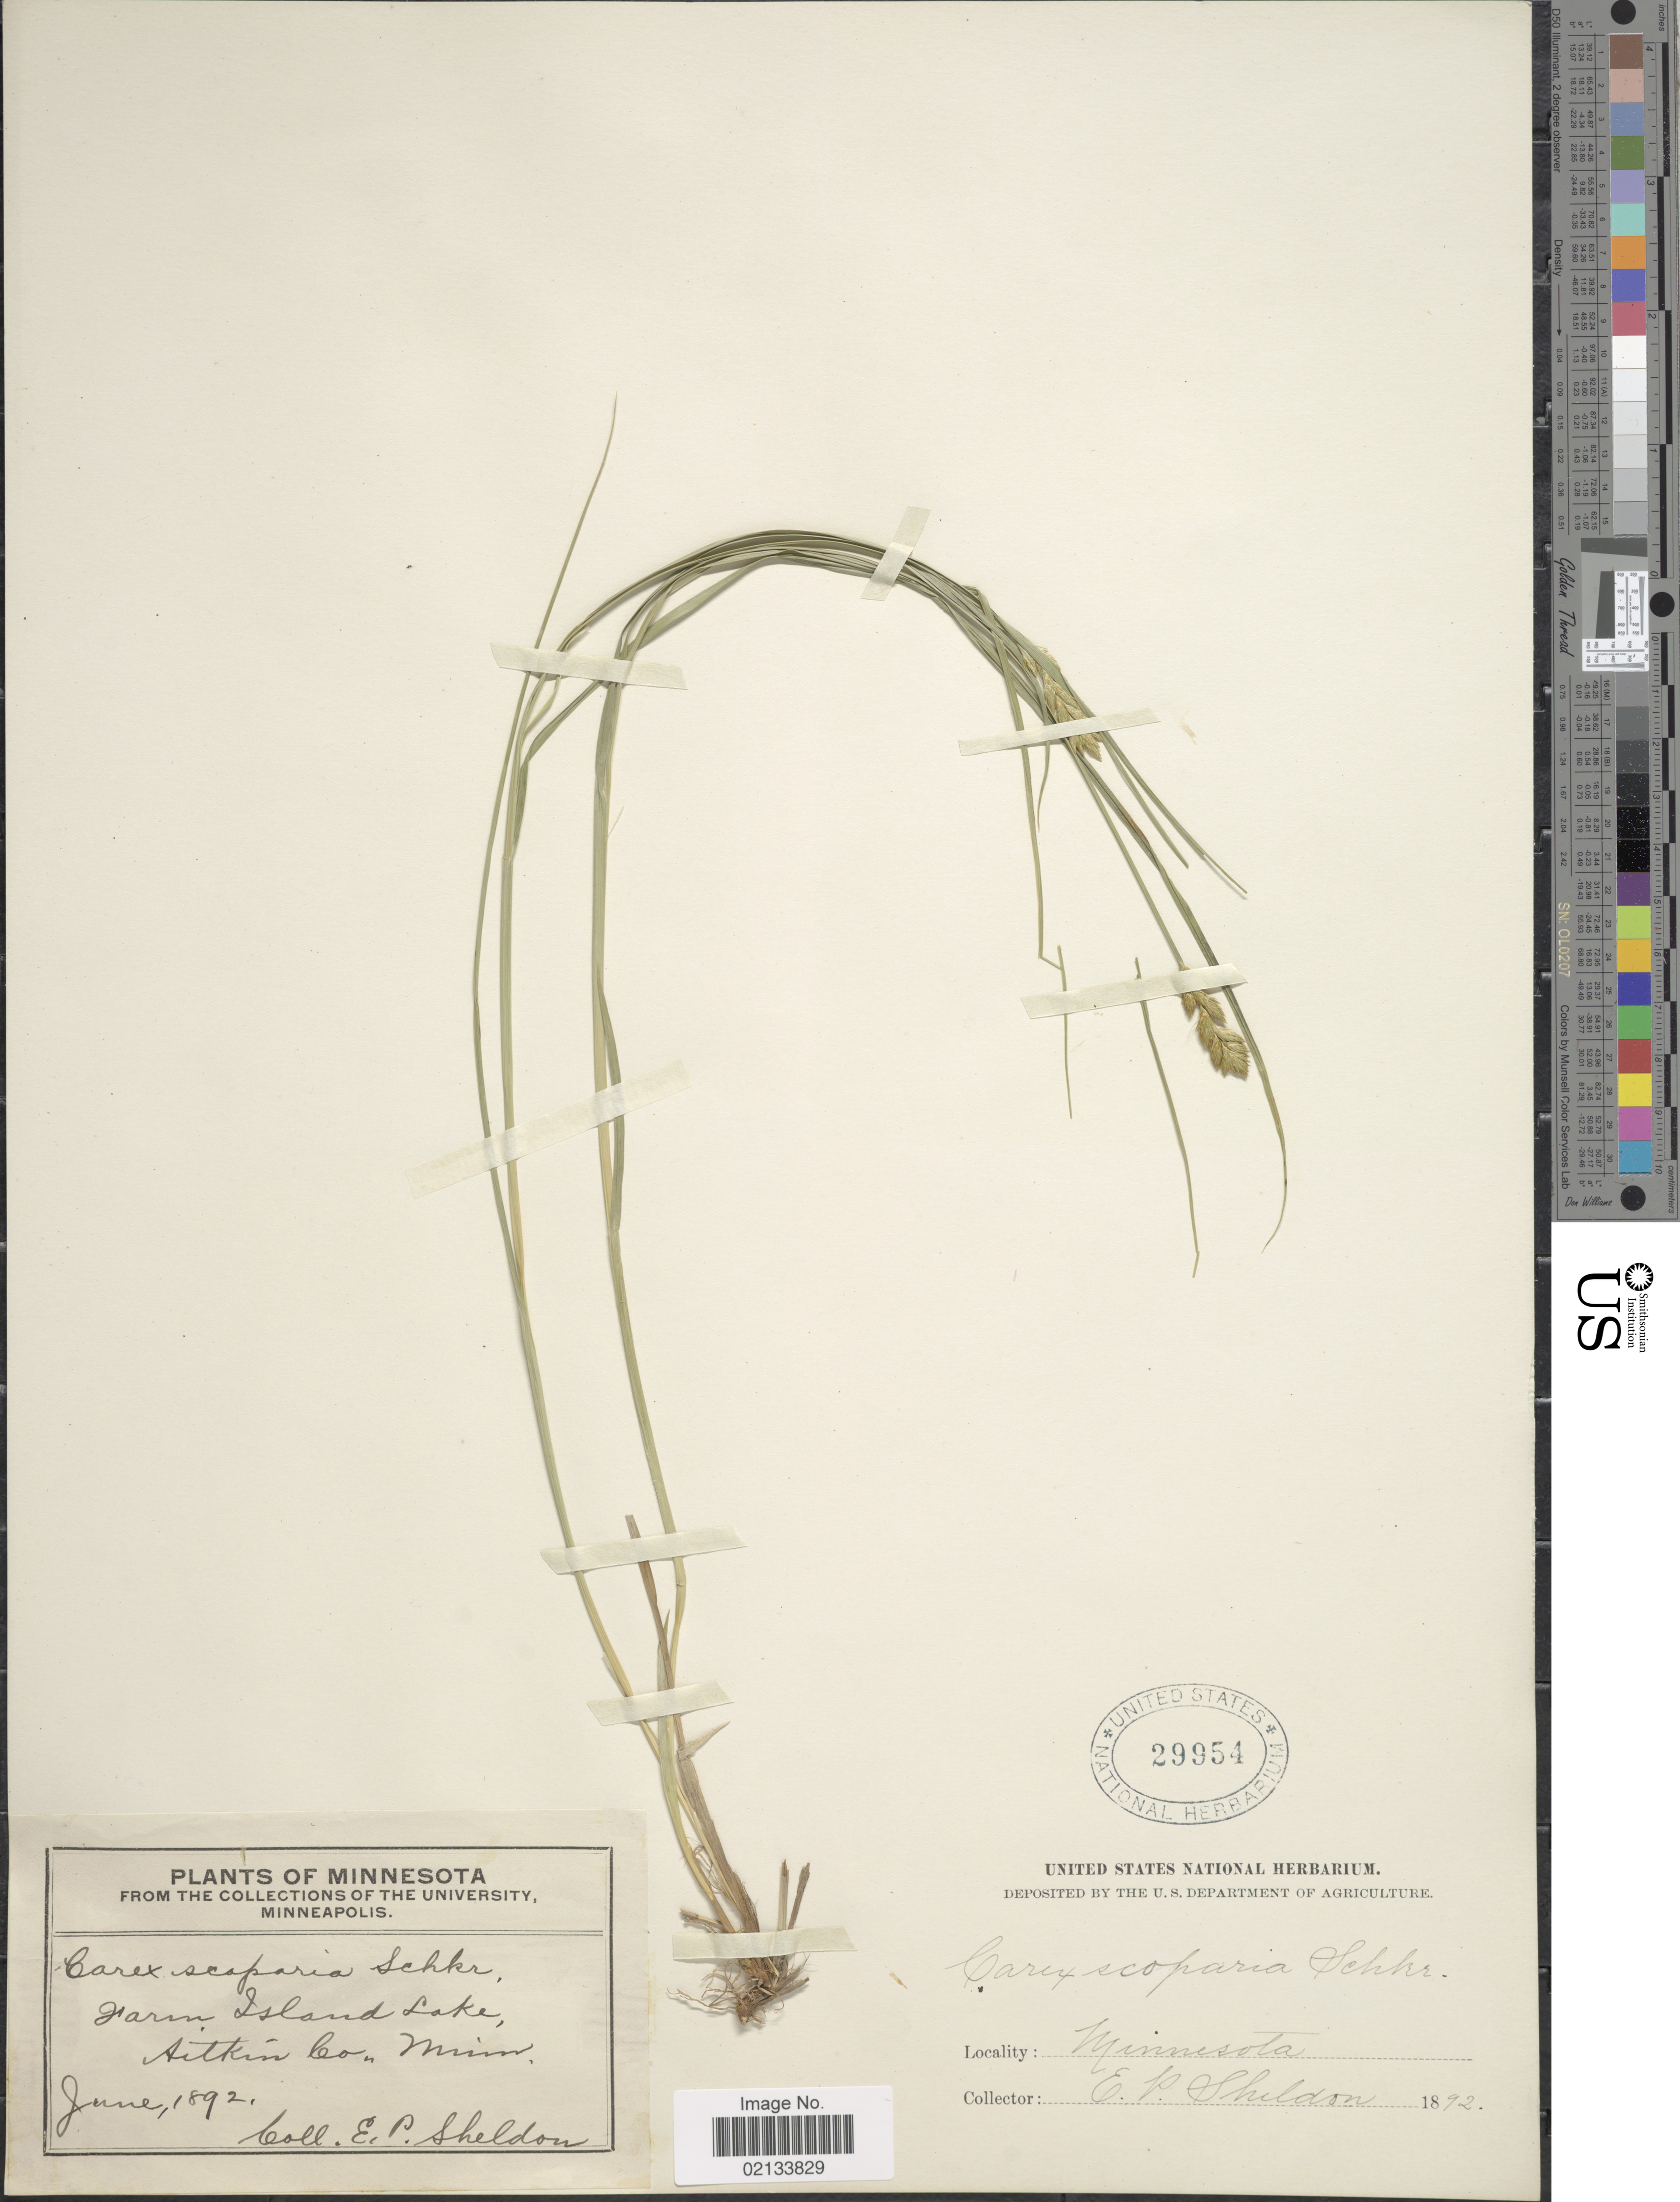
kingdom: Plantae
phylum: Tracheophyta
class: Liliopsida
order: Poales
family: Cyperaceae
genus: Carex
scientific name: Carex scoparia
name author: Schkuhr ex Willd.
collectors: E. P. Sheldon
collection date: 1892-06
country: United States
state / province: Minnesota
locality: Farm Island Lake, Aitkin Co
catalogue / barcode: US 29954